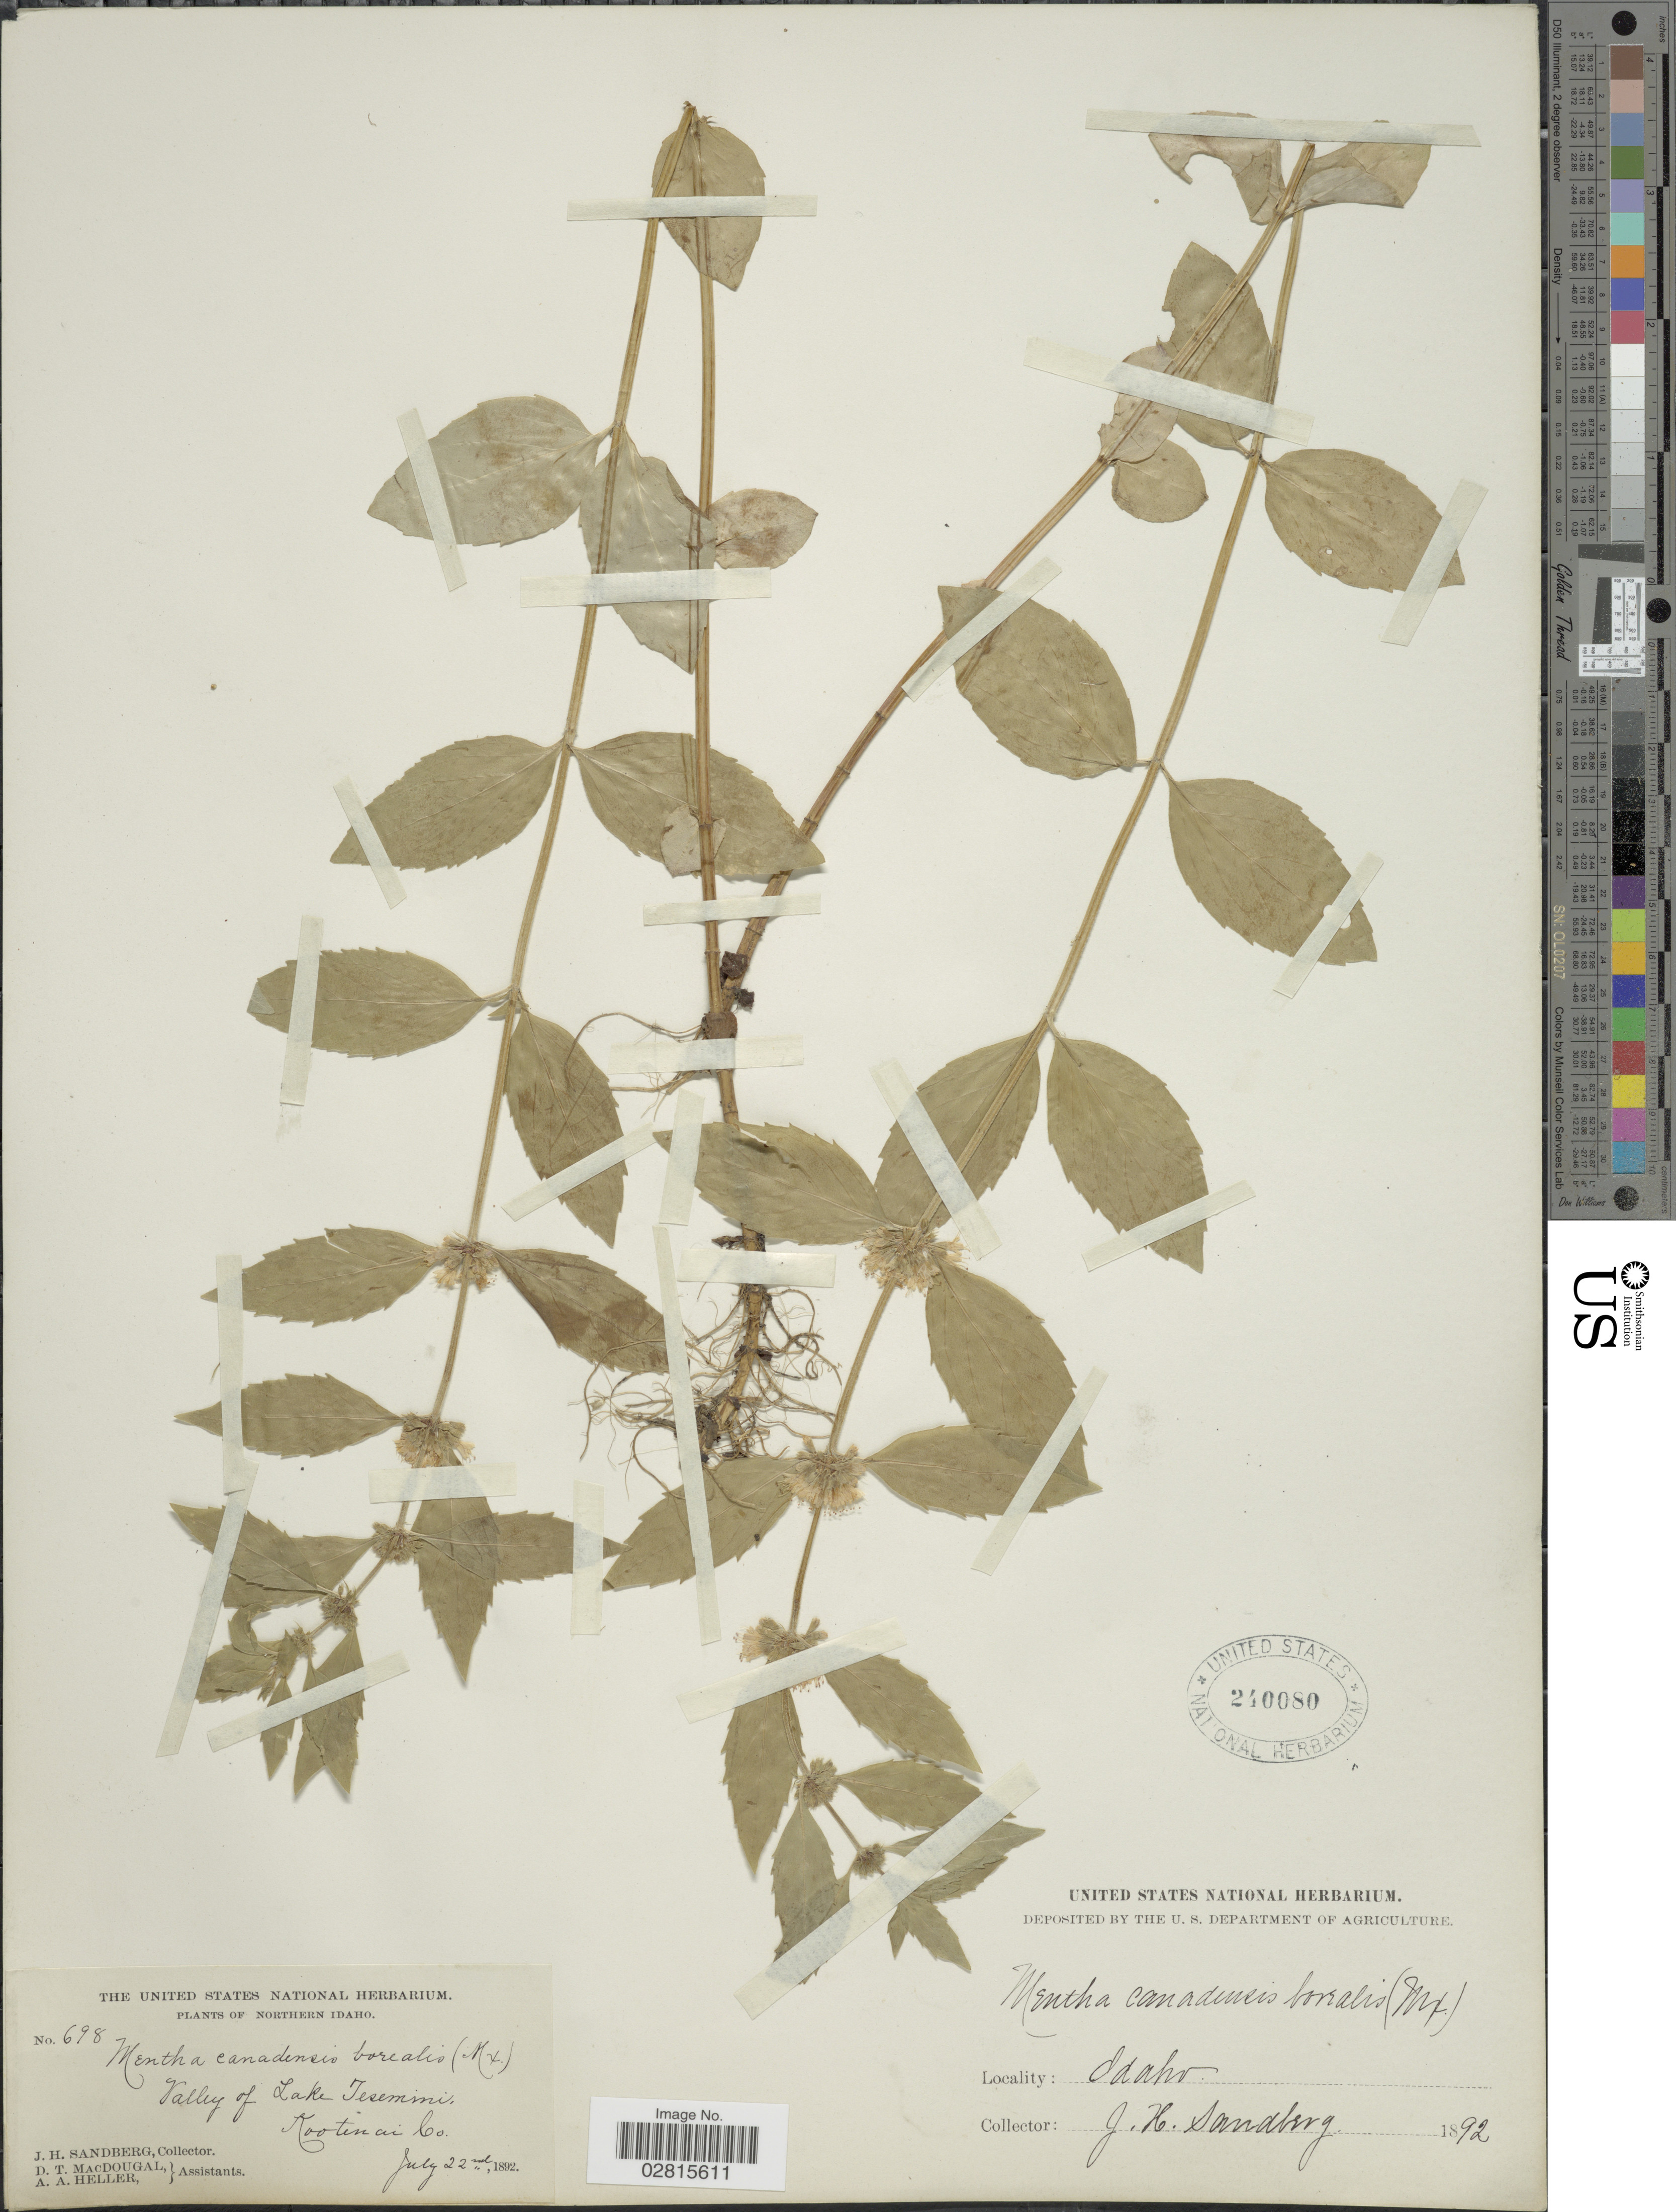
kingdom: Plantae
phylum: Tracheophyta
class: Magnoliopsida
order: Lamiales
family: Lamiaceae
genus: Mentha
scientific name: Mentha penardii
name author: (Briq.) Rydb.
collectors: J. H. Sandberg, D. T. MacDougal & A. A. Heller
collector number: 698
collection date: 1892-07-22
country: United States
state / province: Idaho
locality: Northern Idaho, Valley of Lake Tesemini, Kootenai Co.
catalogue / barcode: US 240080